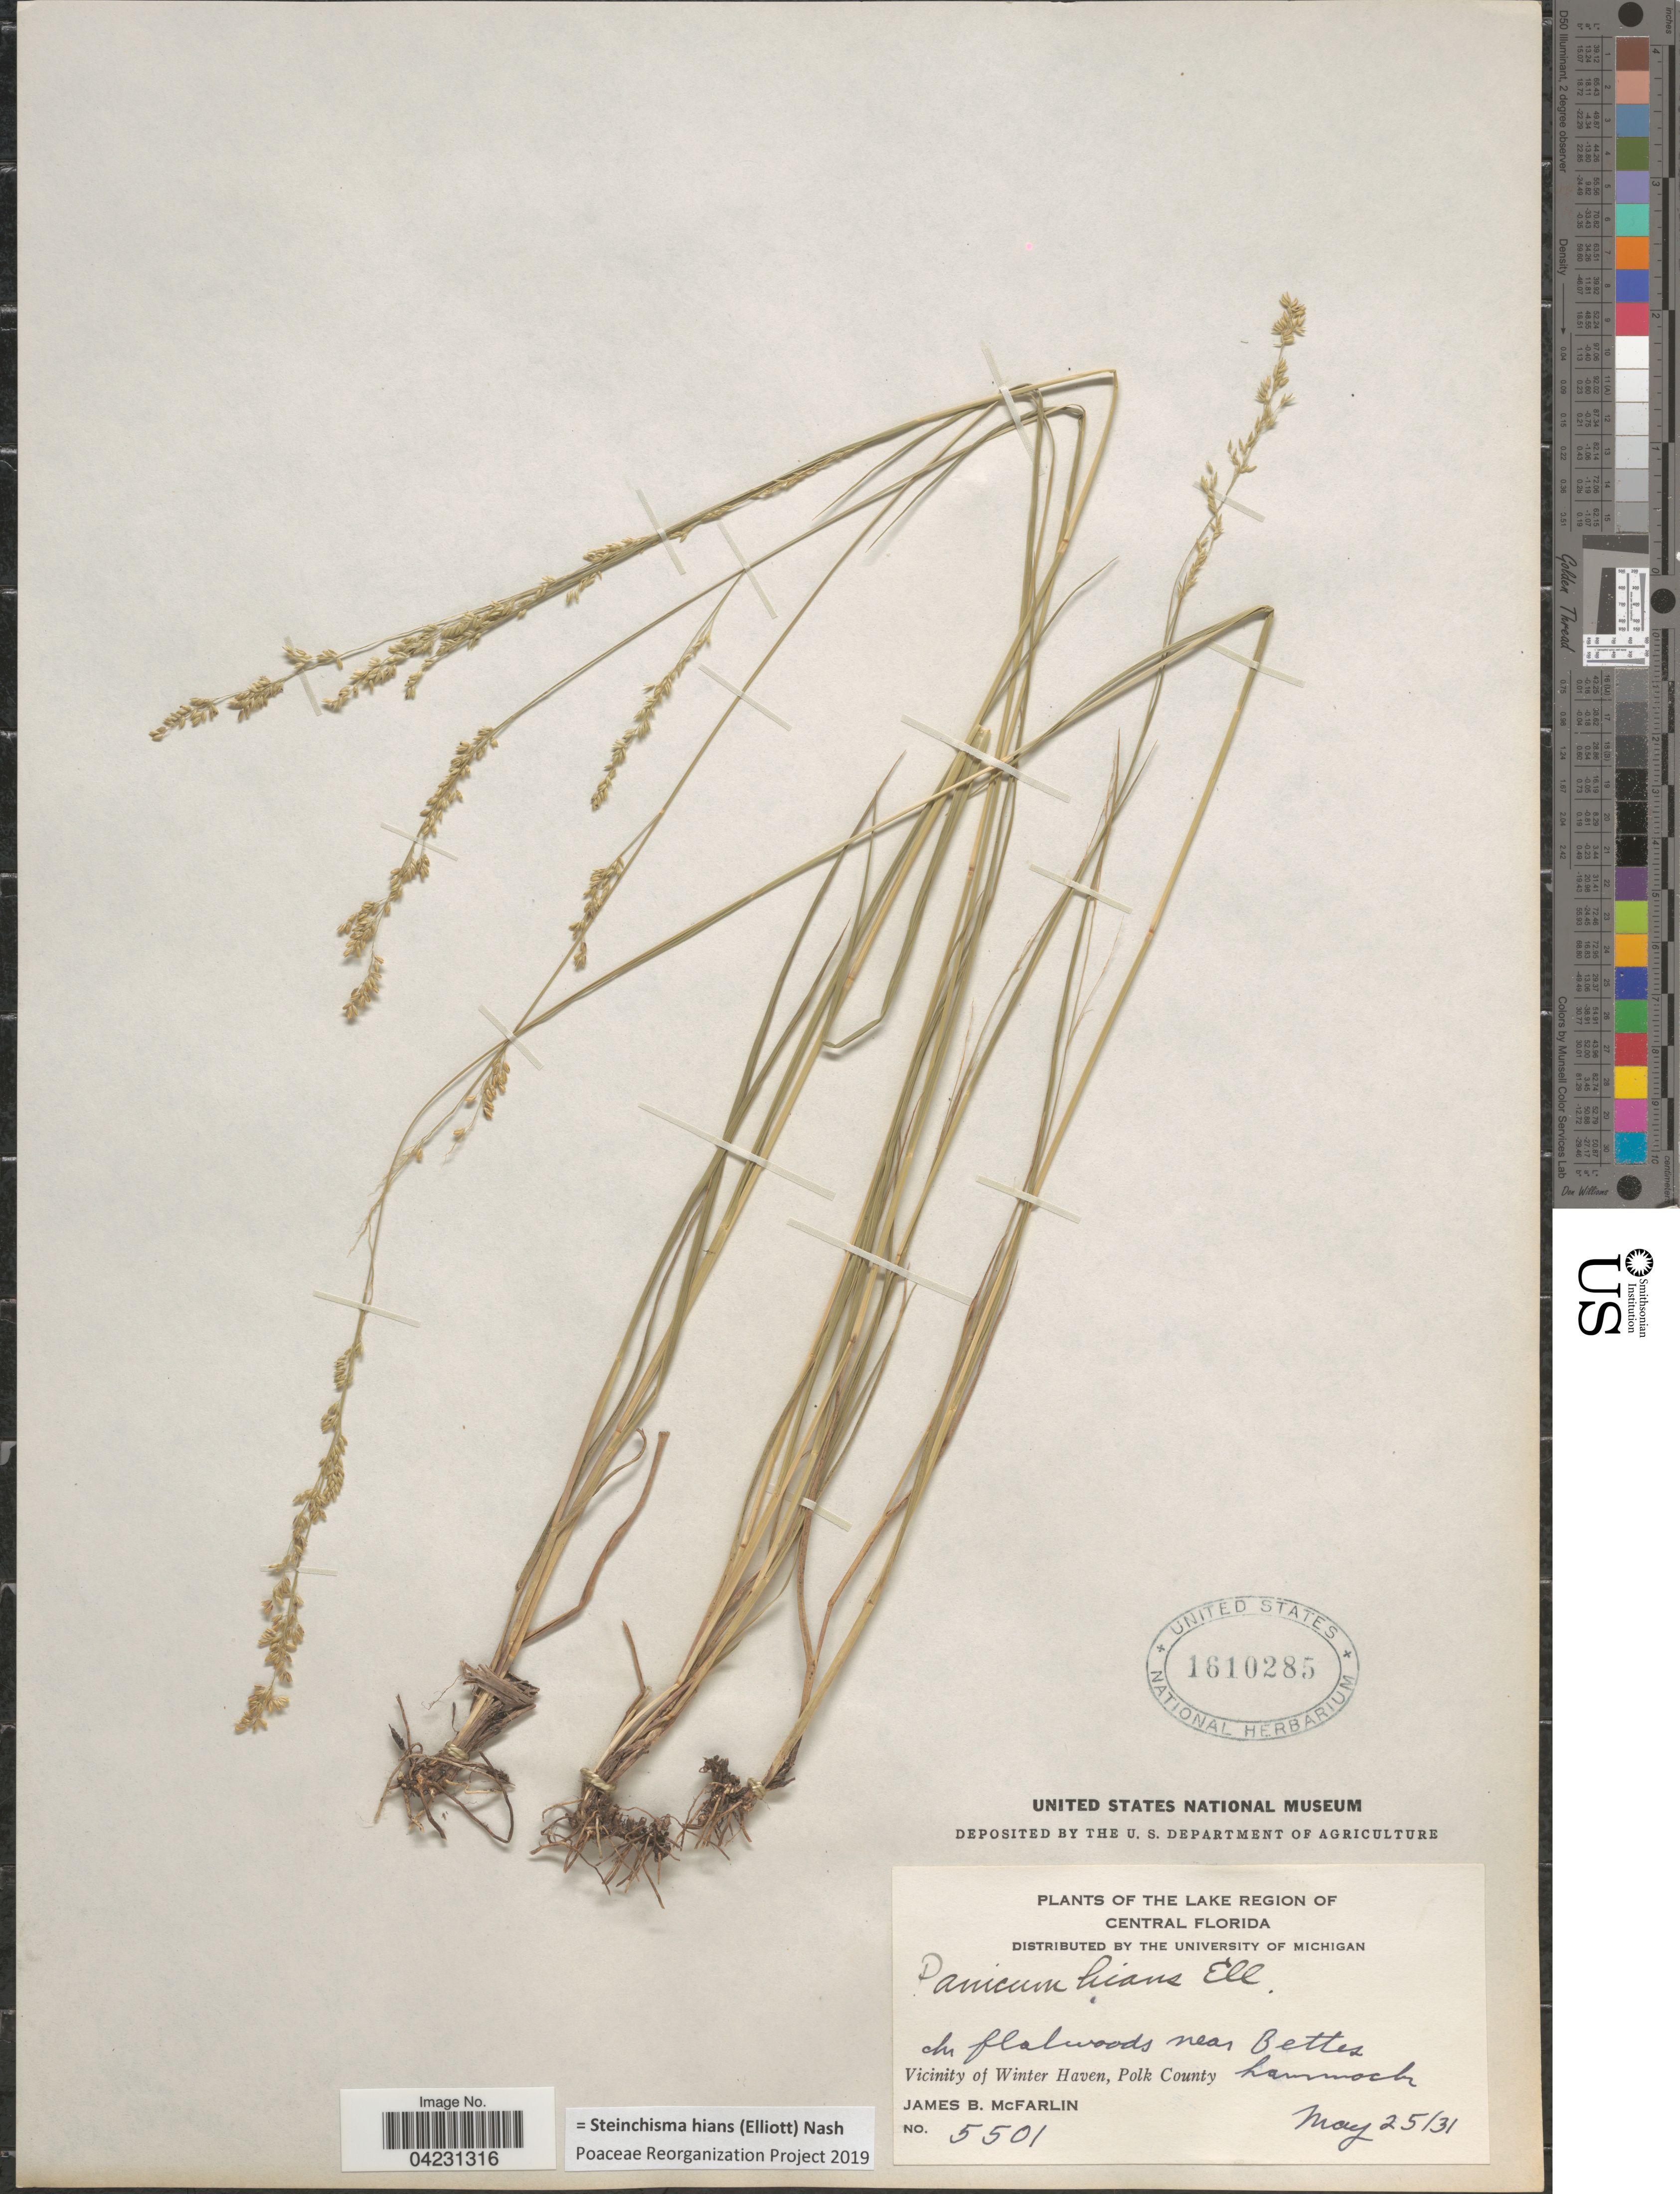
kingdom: Plantae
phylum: Tracheophyta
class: Liliopsida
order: Poales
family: Poaceae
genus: Steinchisma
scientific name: Steinchisma hians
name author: (Elliott) Nash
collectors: J. McFarlin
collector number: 5501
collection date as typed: Transcribed d/m/y: 25/5/31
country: United States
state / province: Florida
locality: Lake Region of Central Florida. In flatwoods near Bettes hammock. Vicinity of Winter Haven, Polk County.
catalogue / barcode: US 1610285